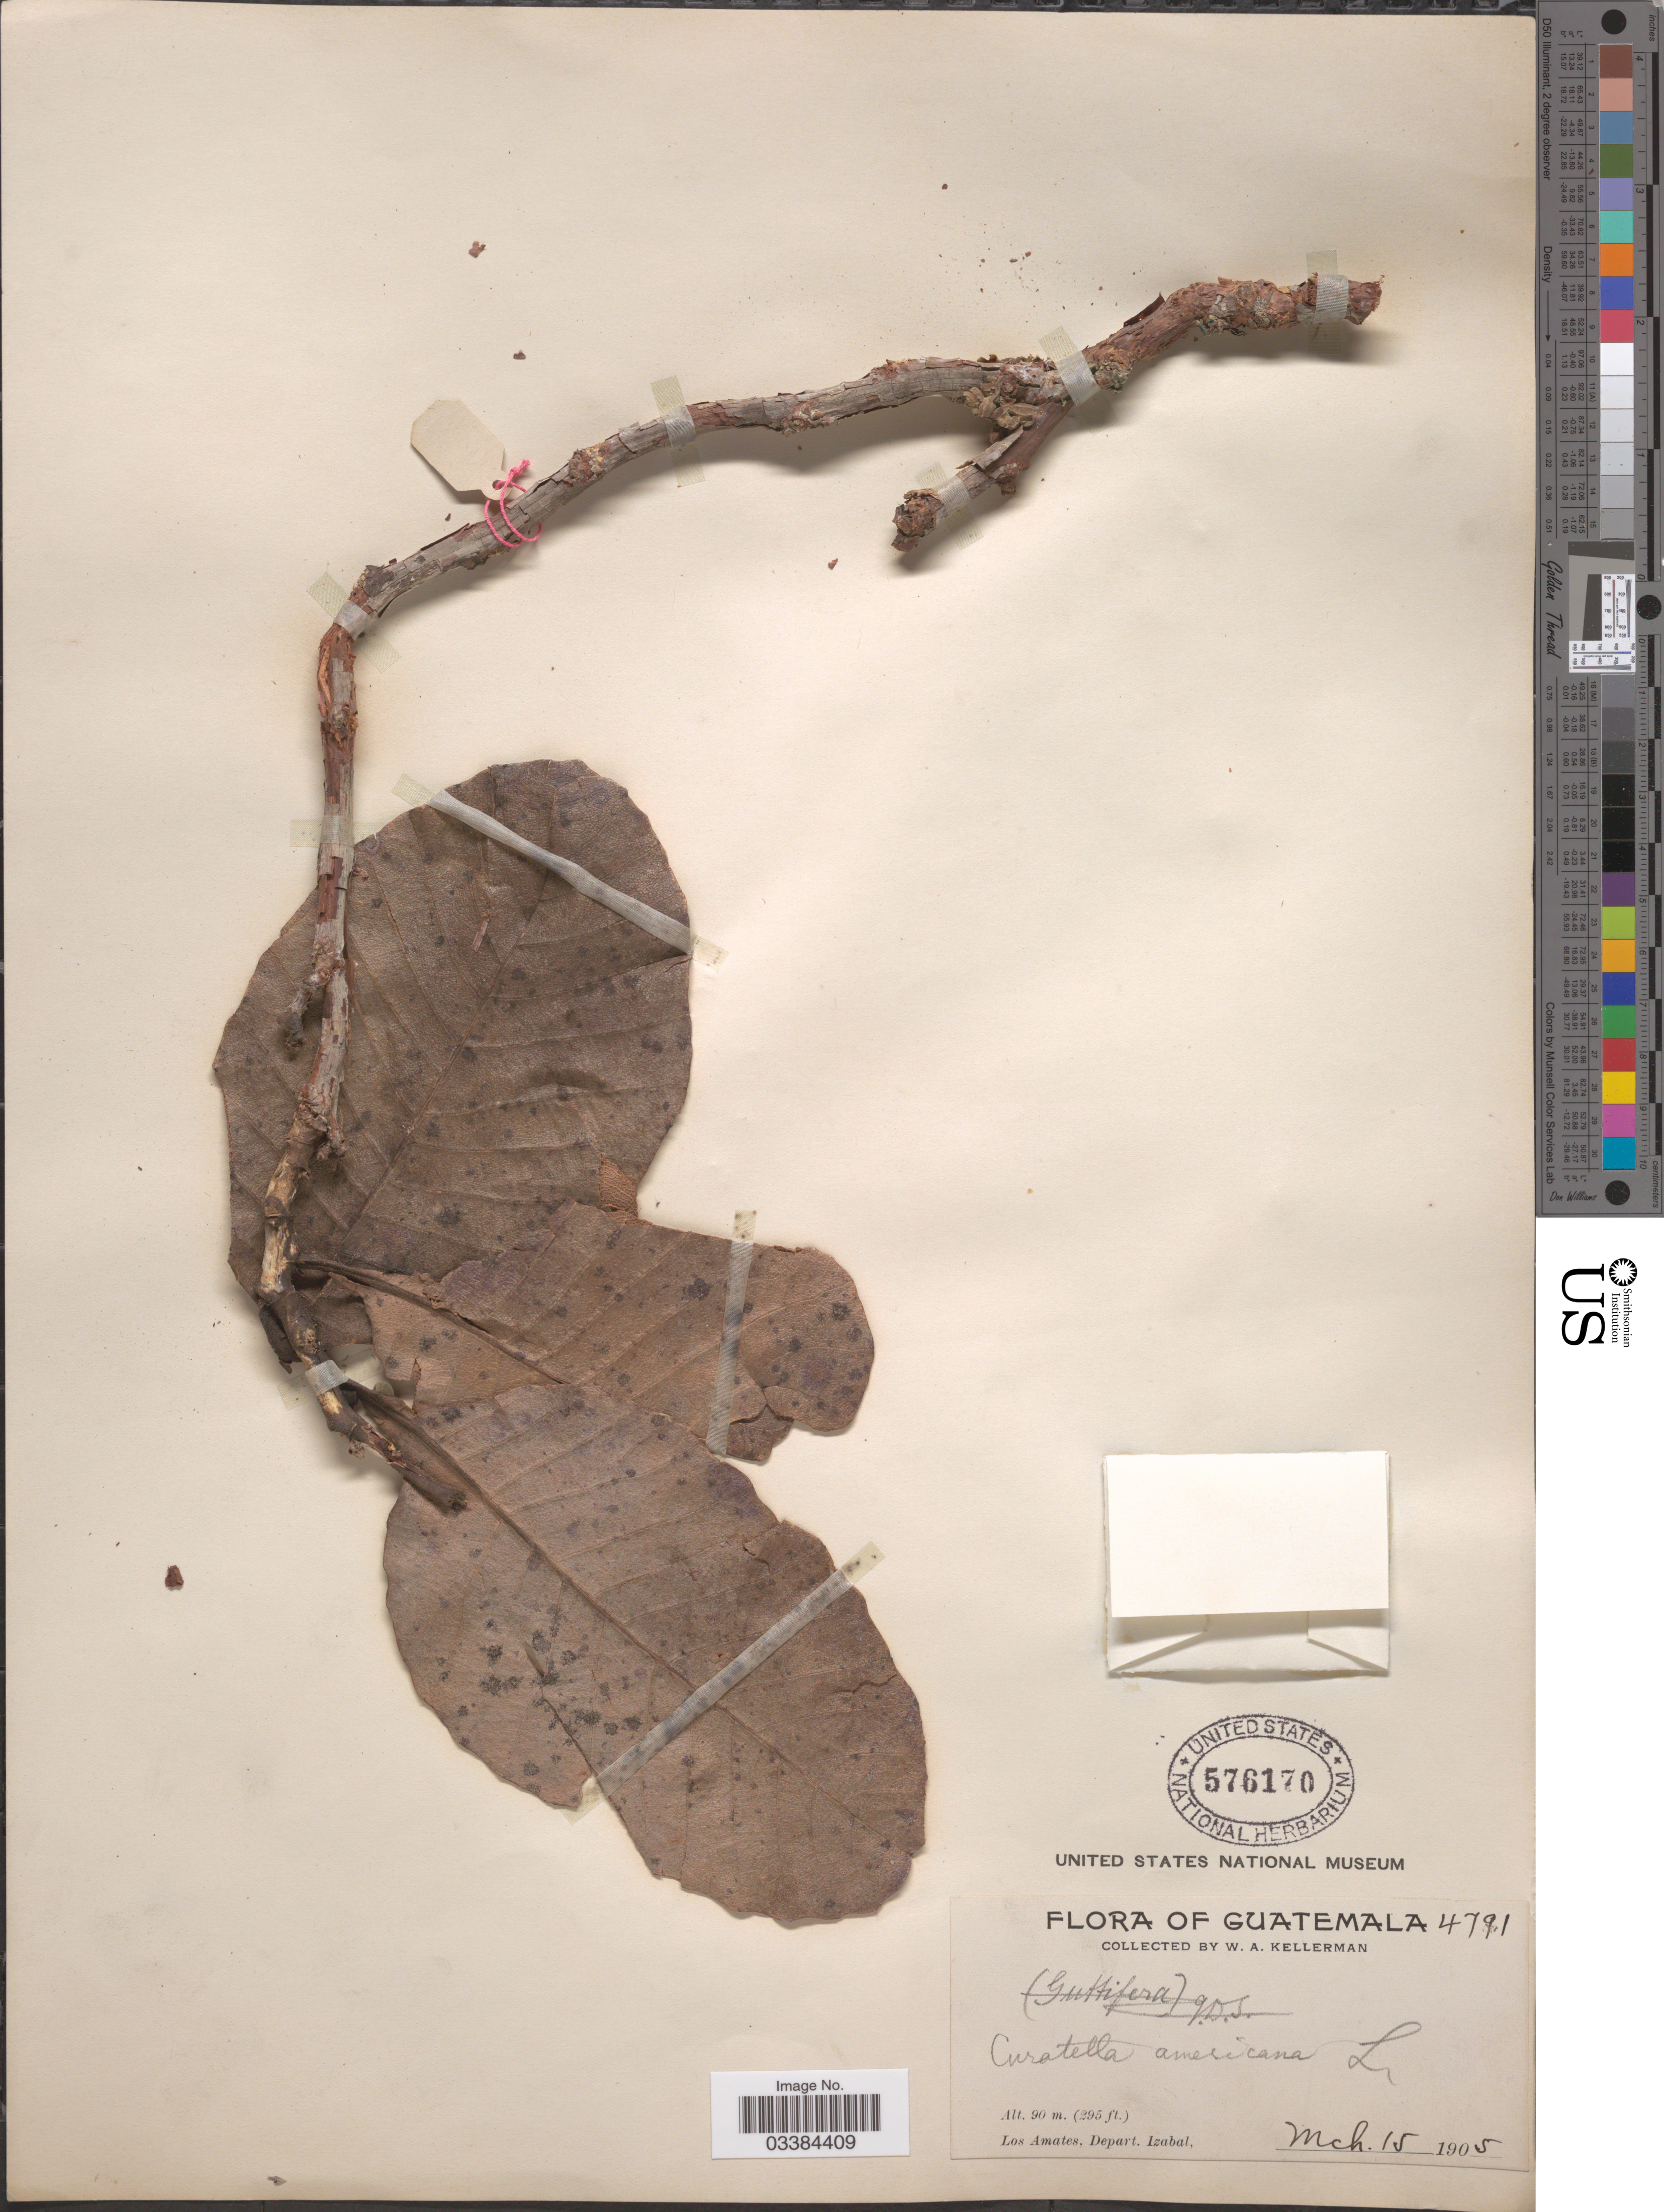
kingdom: Plantae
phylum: Tracheophyta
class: Magnoliopsida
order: Dilleniales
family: Dilleniaceae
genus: Curatella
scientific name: Curatella americana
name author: L.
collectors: W. Kellerman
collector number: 4791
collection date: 1905-03-15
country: Guatemala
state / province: Izabal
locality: Los Amates, Depart. Izabal.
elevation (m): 90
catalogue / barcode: US 576170